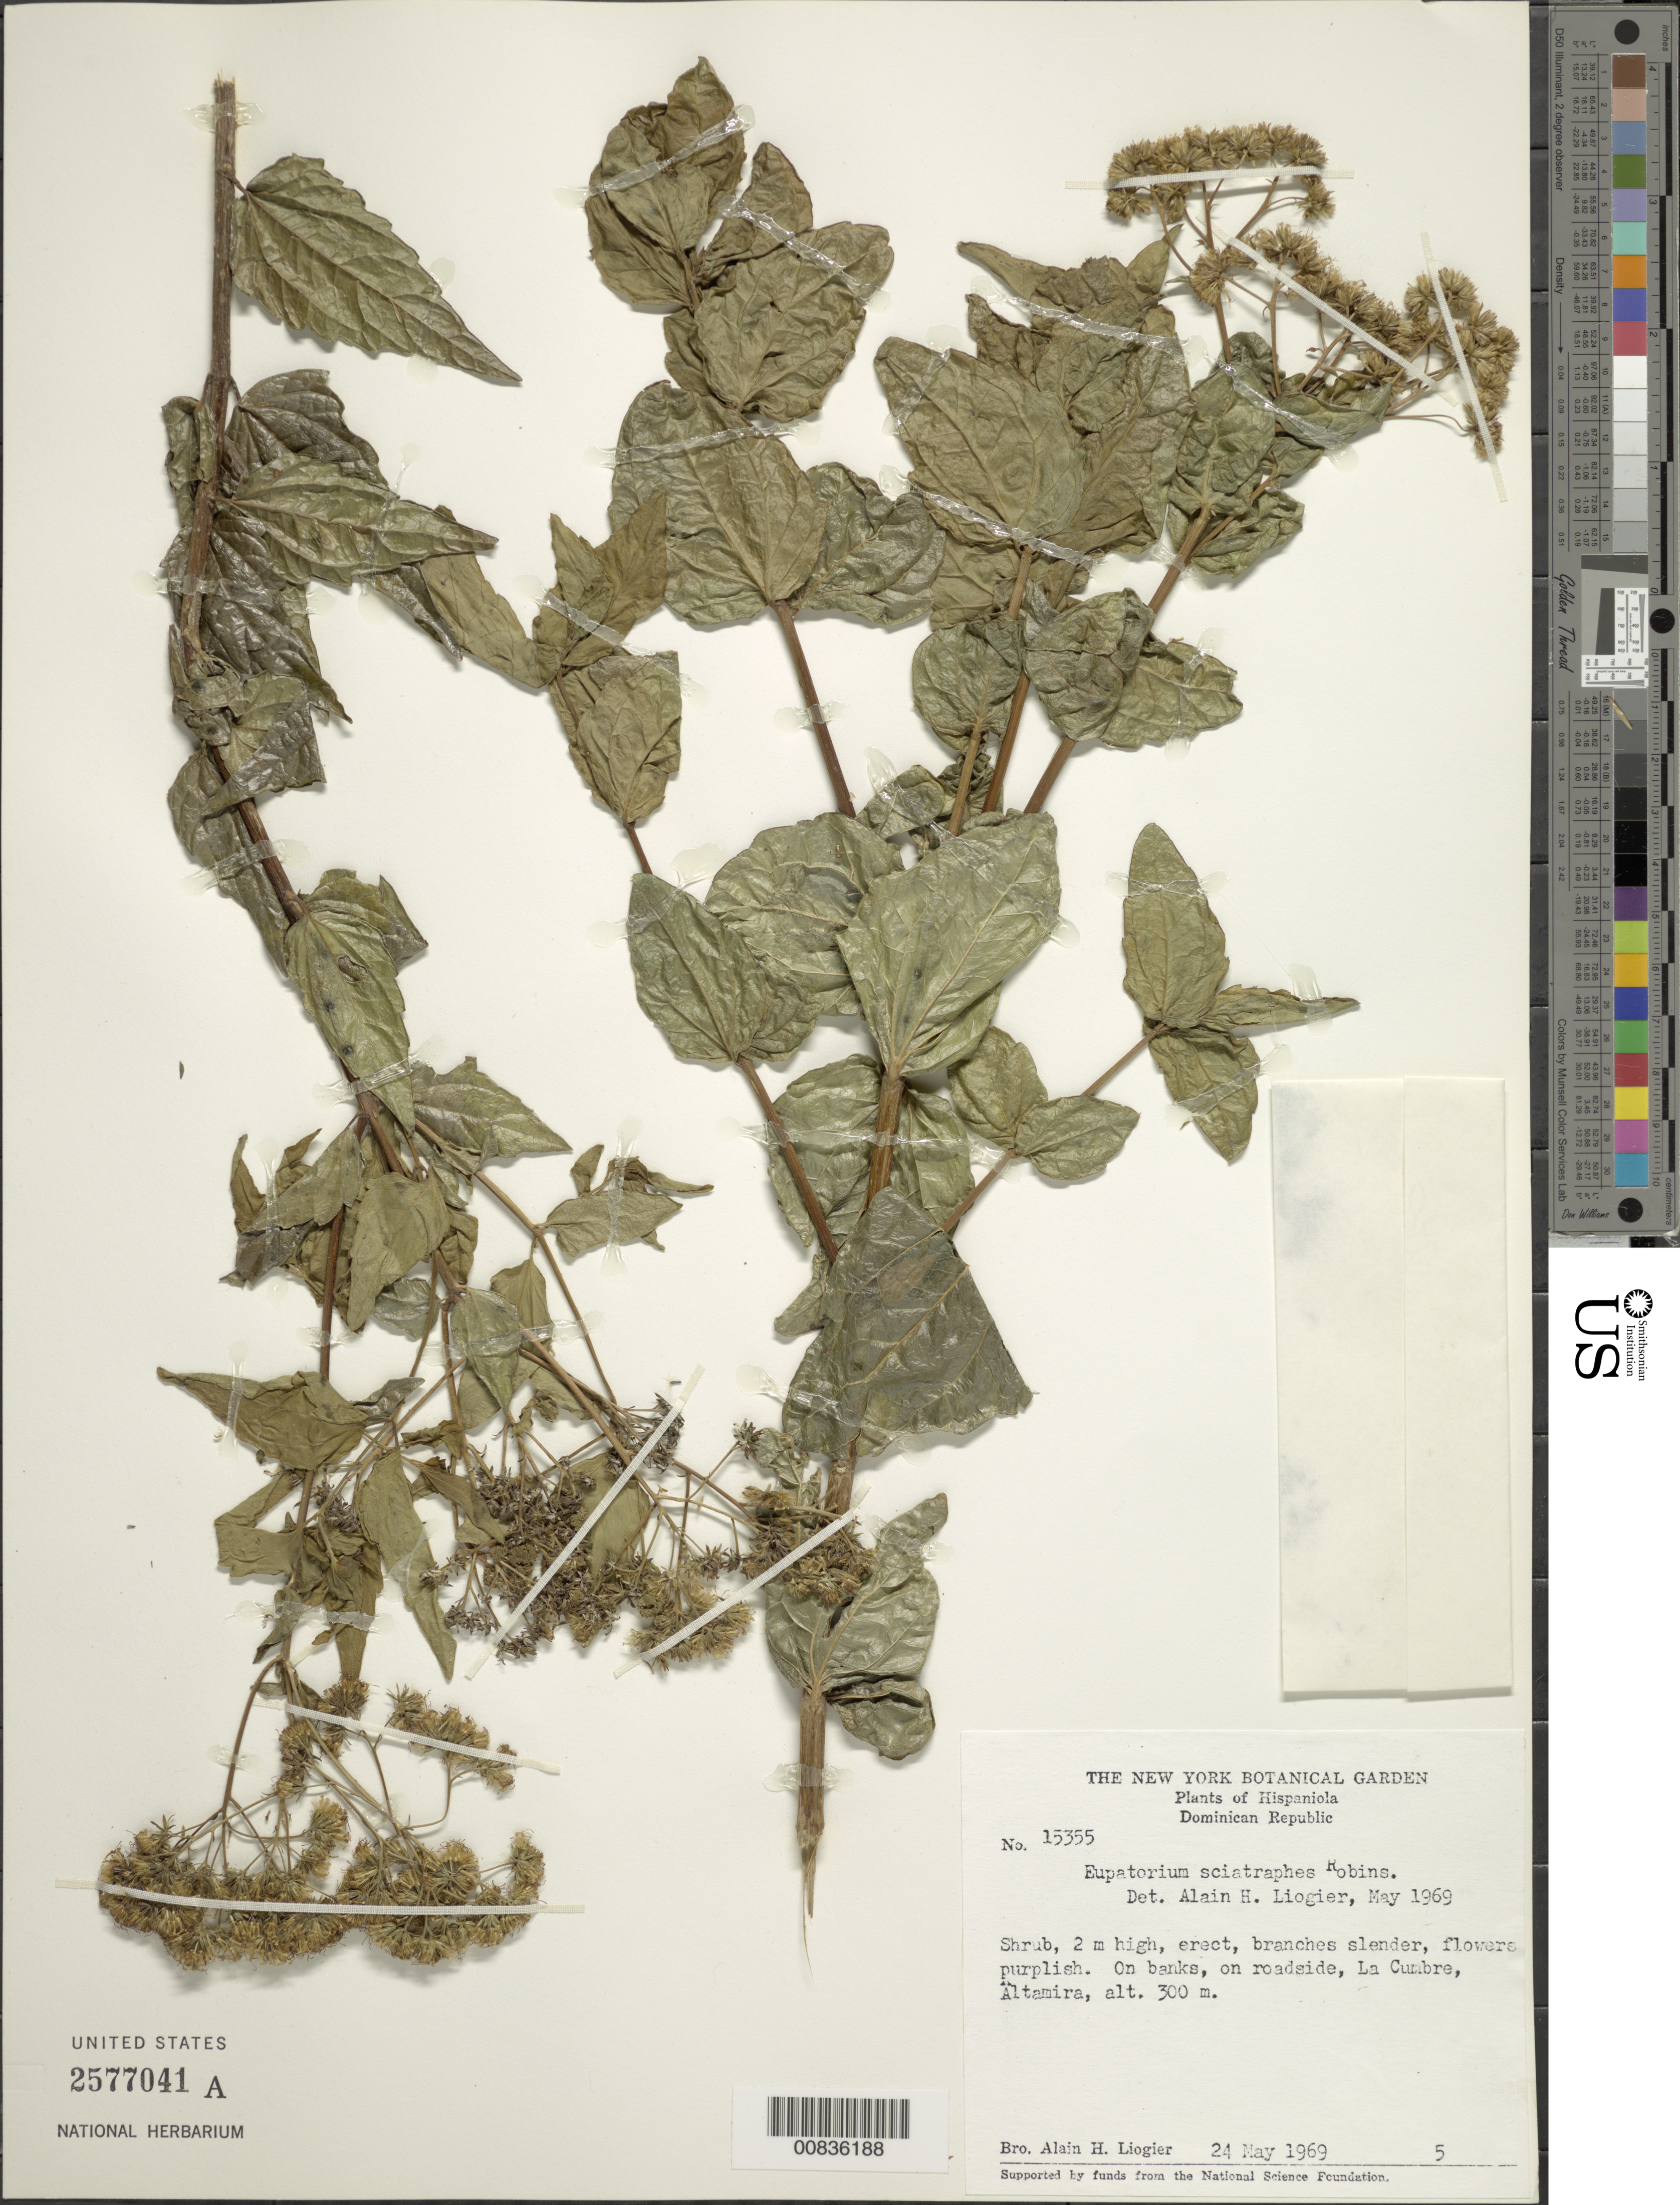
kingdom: Plantae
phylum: Tracheophyta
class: Magnoliopsida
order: Asterales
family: Asteraceae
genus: Koanophyllon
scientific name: Koanophyllon sciatraphes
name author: (B.L. Rob.) R.M. King & H. Rob.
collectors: A. H. Liogier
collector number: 15355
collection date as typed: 24 May 1969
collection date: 1969-05-24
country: Dominican Republic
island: Hispaniola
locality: La Cumbre, Altamira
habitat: On banks on roadside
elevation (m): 300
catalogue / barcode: US 2577041